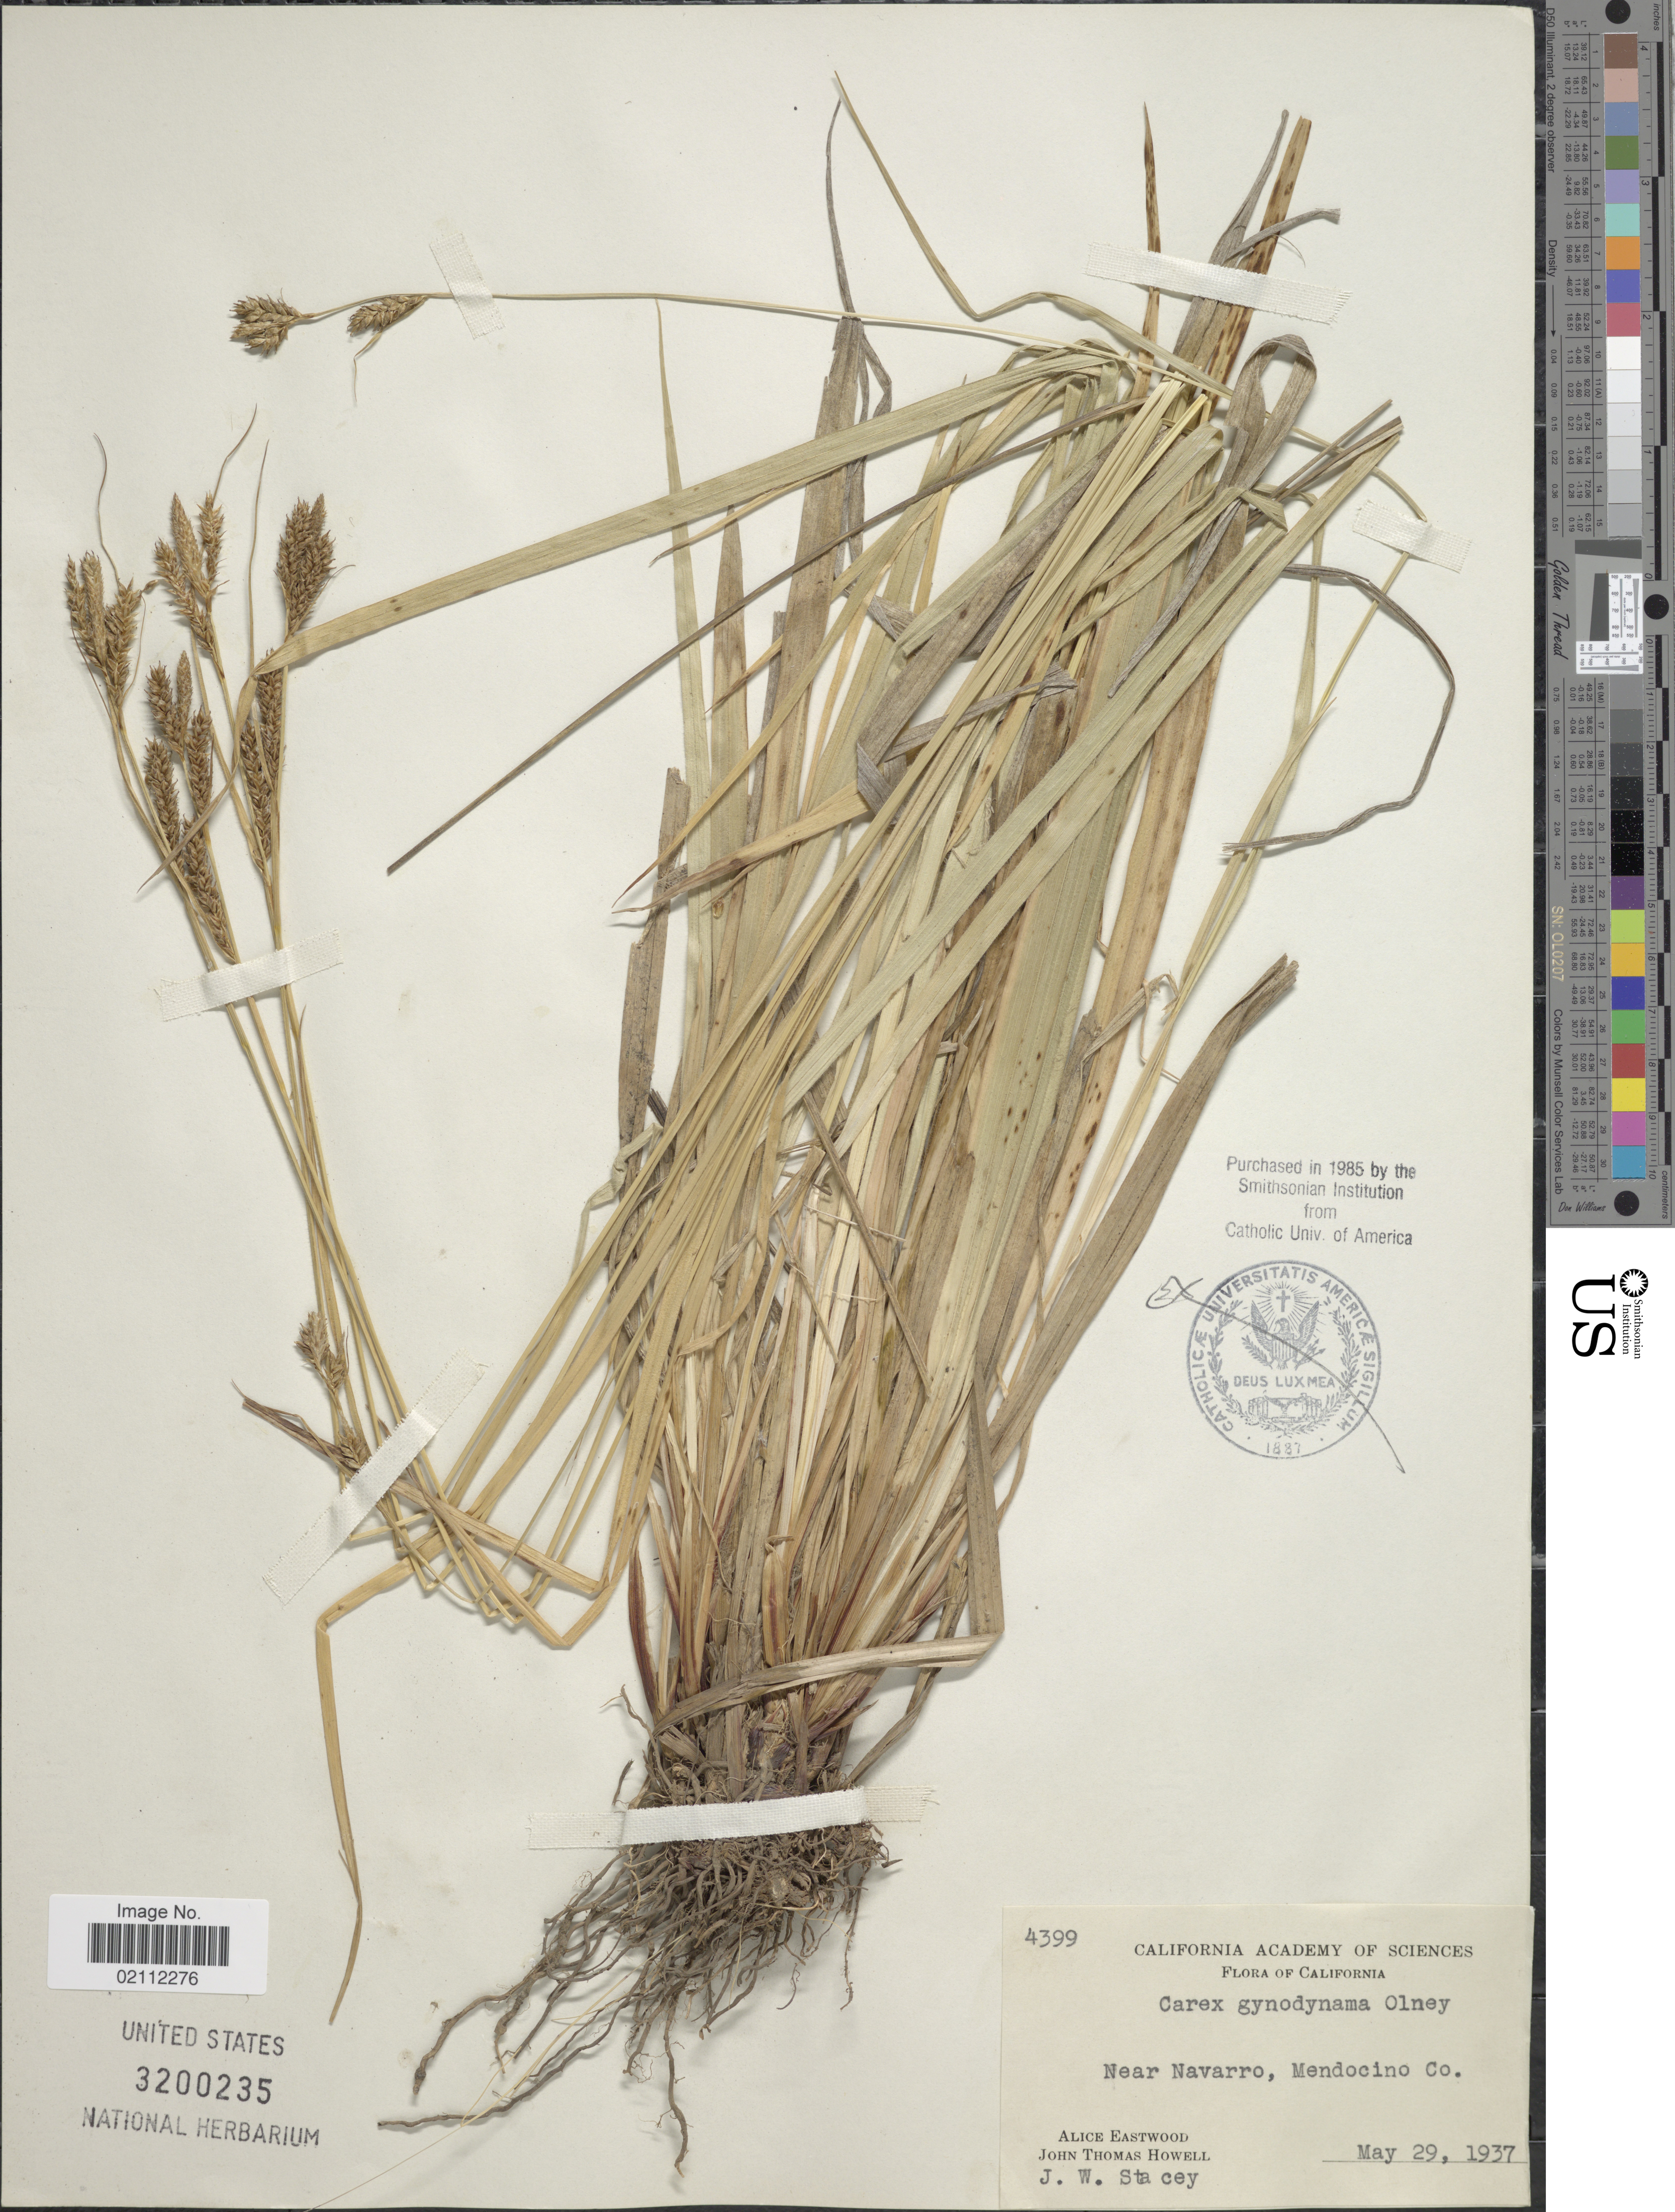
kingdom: Plantae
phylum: Tracheophyta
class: Liliopsida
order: Poales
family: Cyperaceae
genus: Carex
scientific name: Carex gynodynama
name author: Olney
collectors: A. Eastwood, J. T. Howell & J. W. Stacey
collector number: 4399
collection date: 1937-05-29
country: United States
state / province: California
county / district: Mendocino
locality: Near Navarro, Mendocino Co.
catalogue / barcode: US 3200235